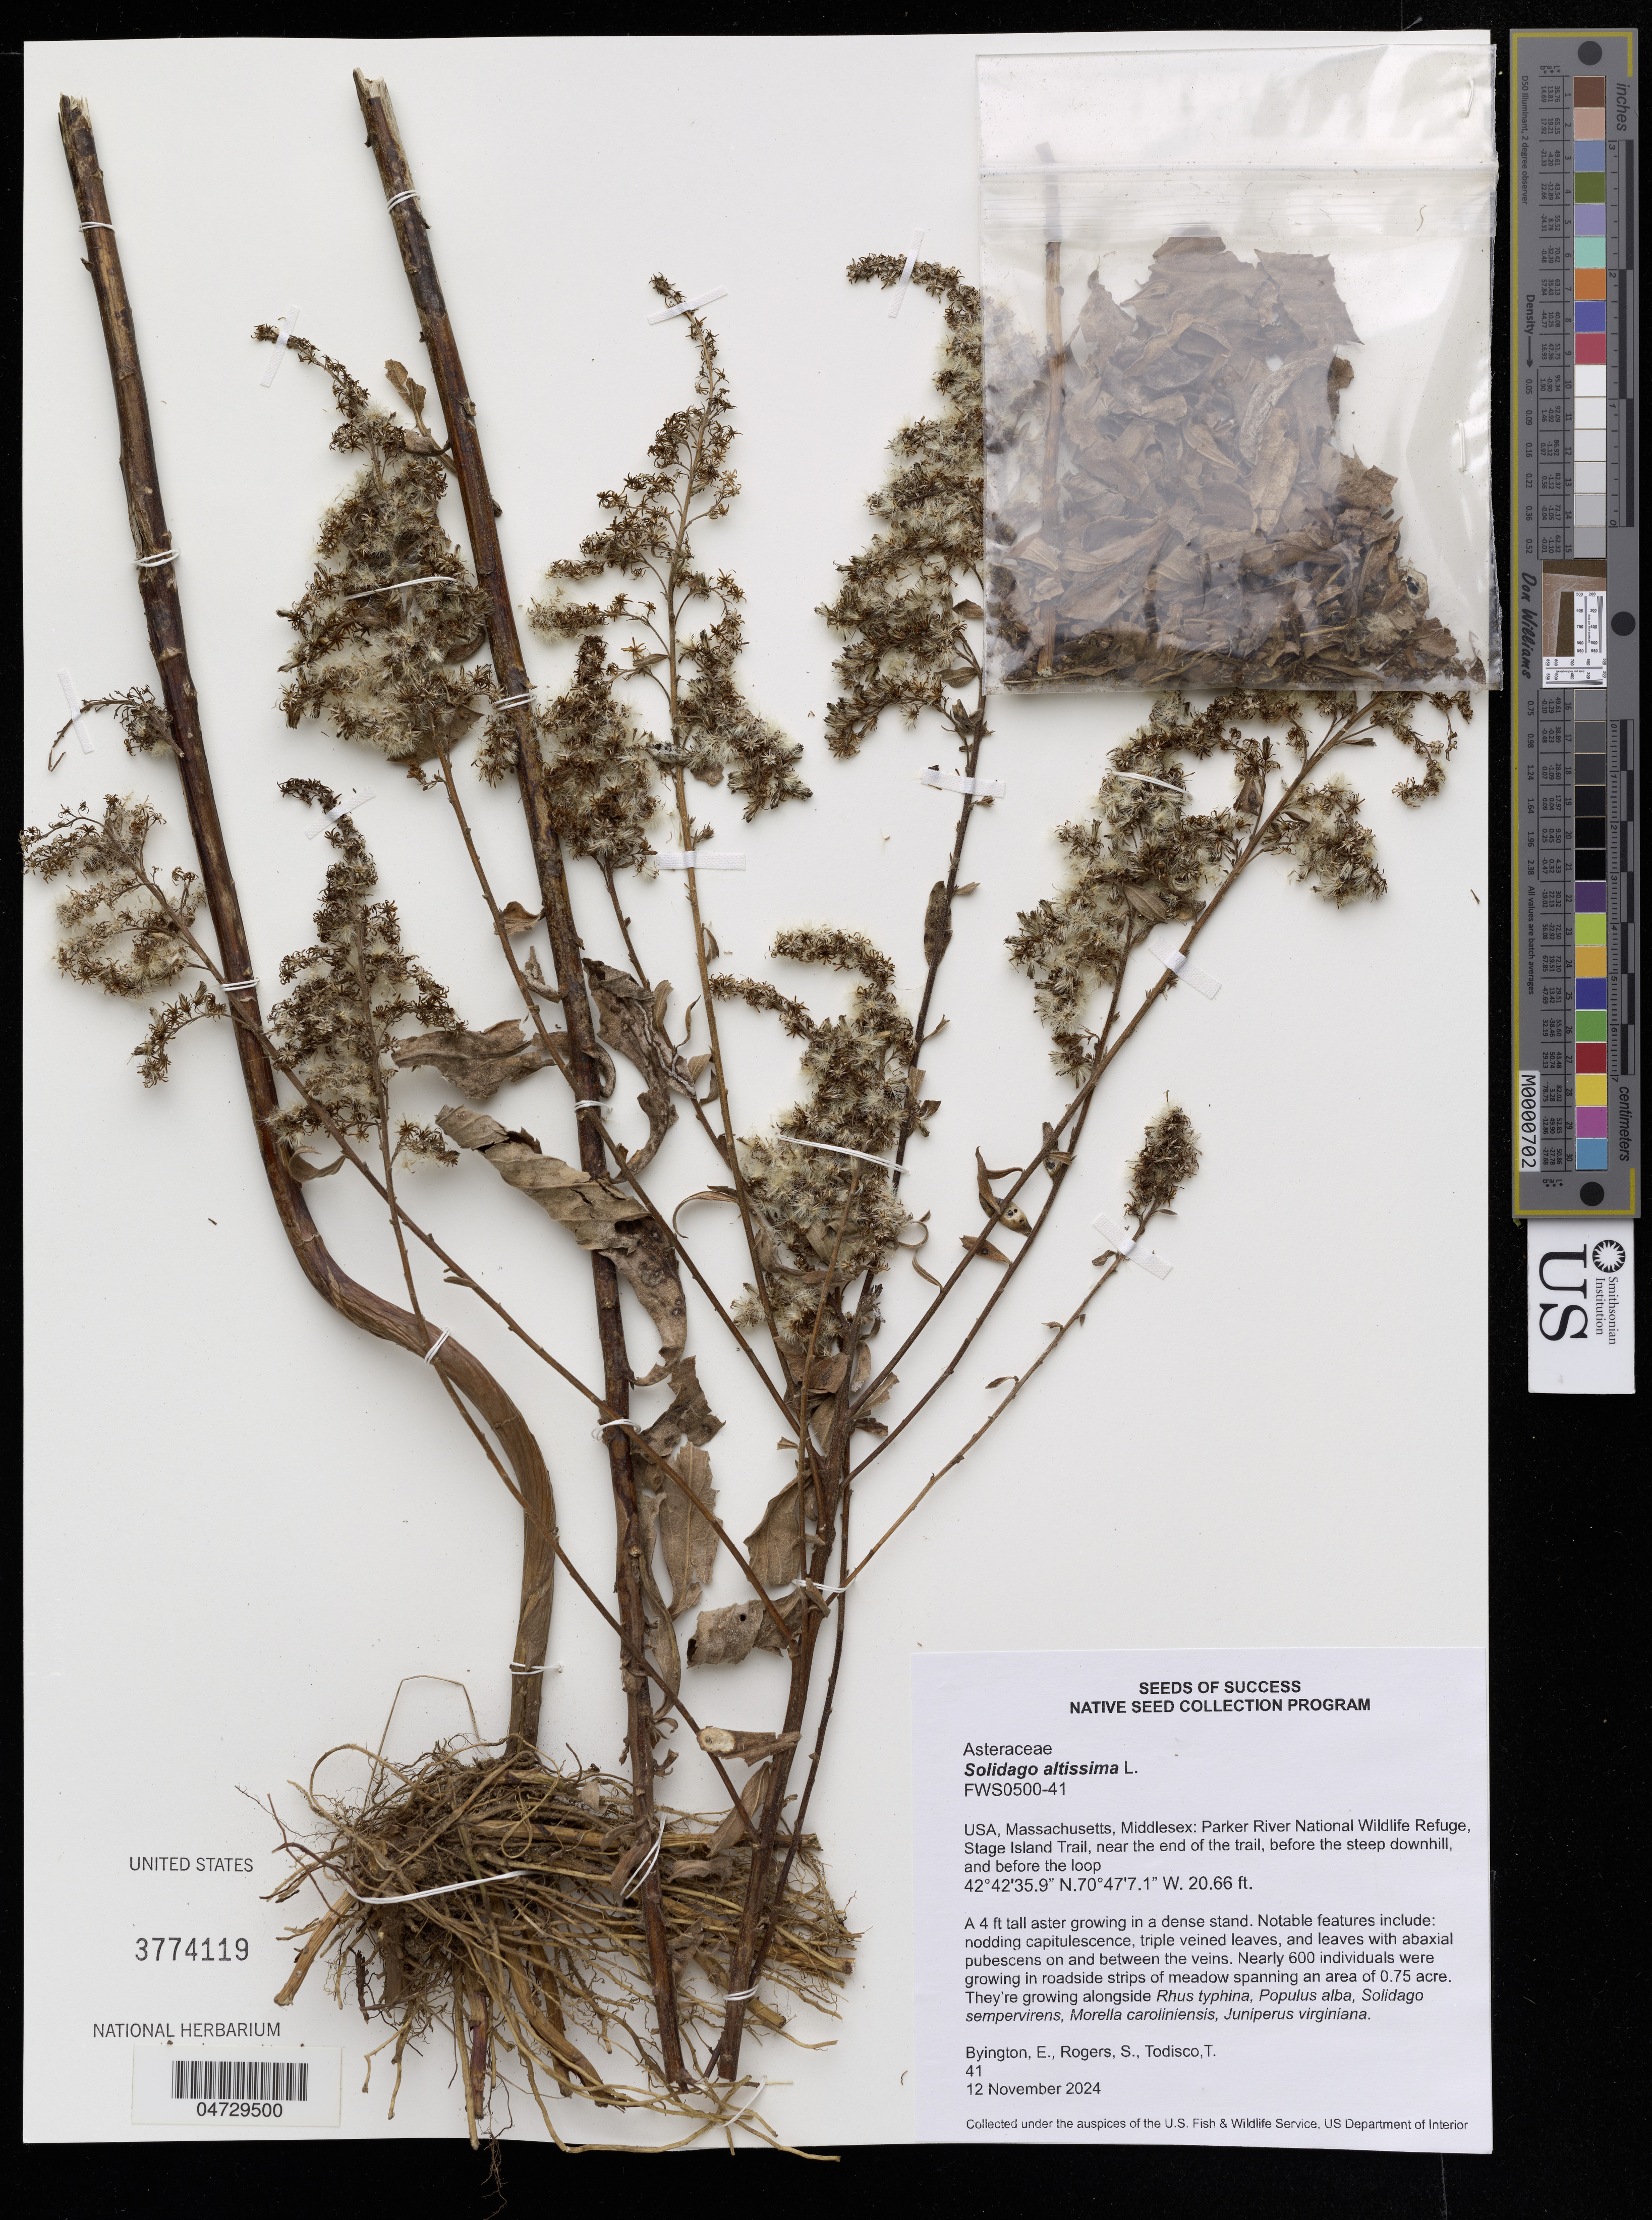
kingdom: Plantae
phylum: Tracheophyta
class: Magnoliopsida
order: Asterales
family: Asteraceae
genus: Solidago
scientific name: Solidago altissima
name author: L.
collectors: E. Byington, S. Rogers & T. Todisco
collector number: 41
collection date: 2024-11-12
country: United States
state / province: Massachusetts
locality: Middlesex: Parker River National Wildlife Refuge, Stage Island Trail, near the end of the trail, before the steep downhill, and before the loop.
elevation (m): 6.3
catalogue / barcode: US 3774119